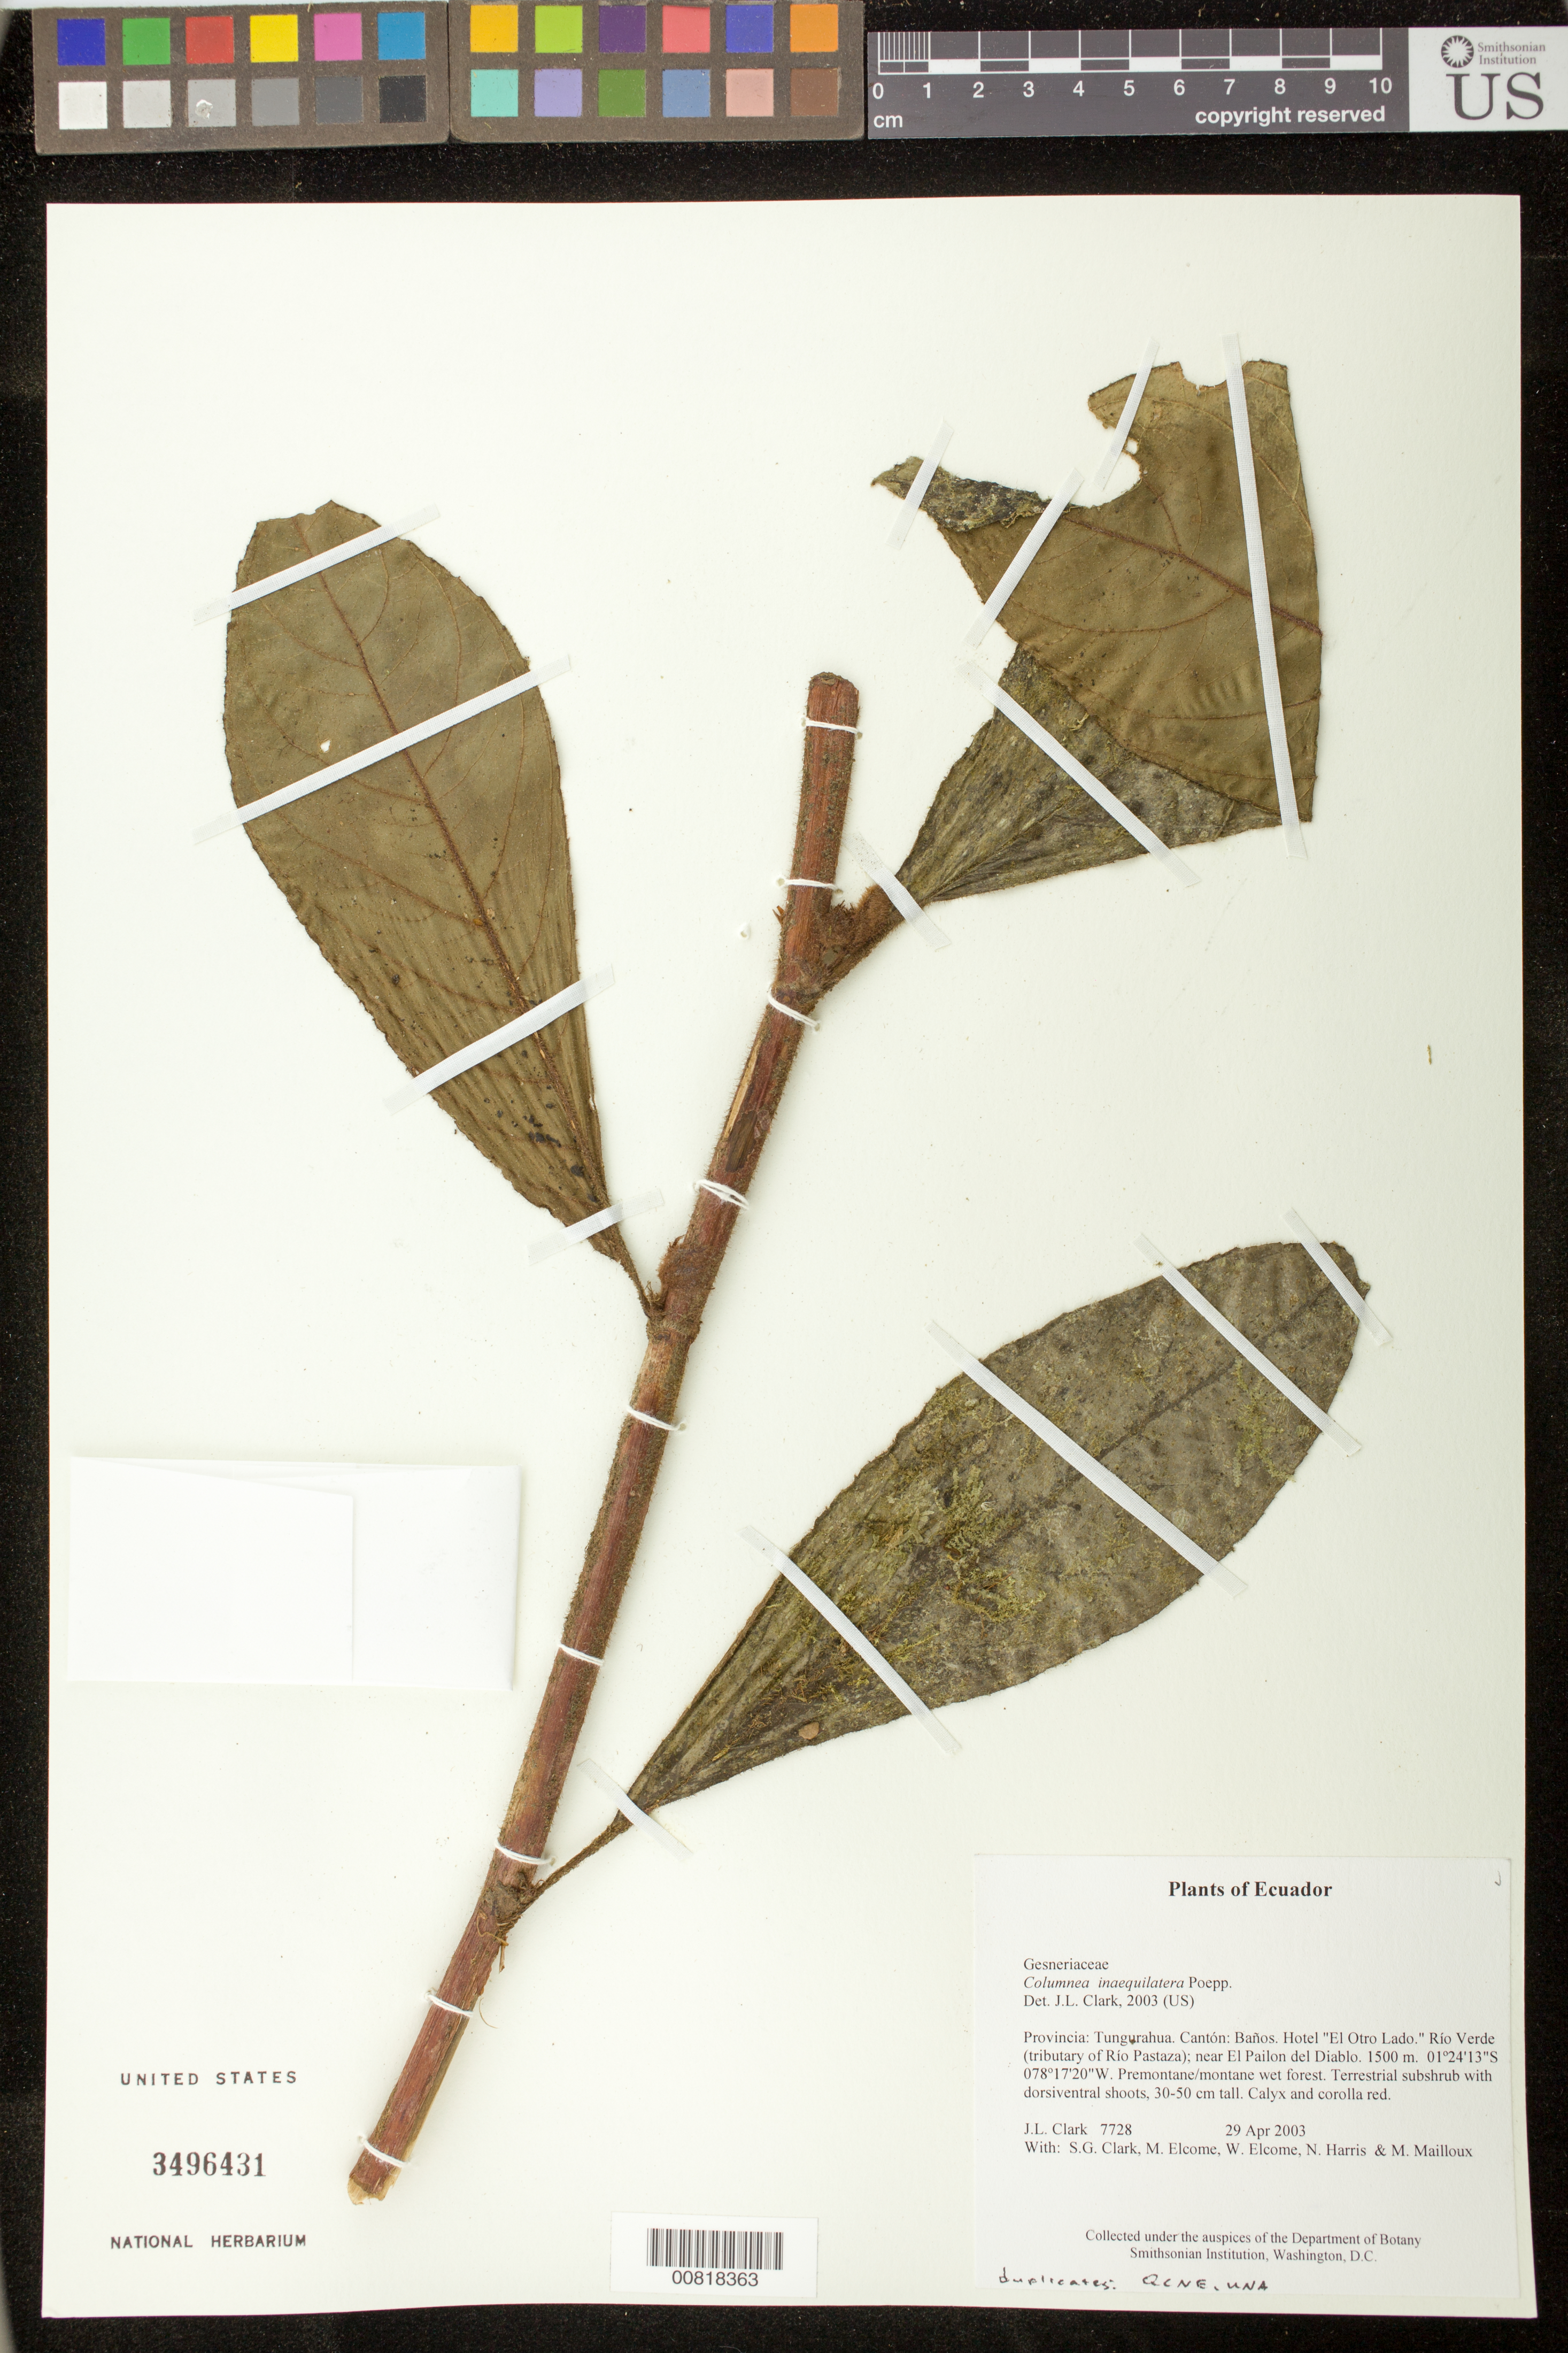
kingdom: Plantae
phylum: Tracheophyta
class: Magnoliopsida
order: Lamiales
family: Gesneriaceae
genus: Columnea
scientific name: Columnea inaequilatera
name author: Poepp.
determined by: Clark, J. L., (SEL), The Marie Selby Botanical Garden (UNITED STATES)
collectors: J. L. Clark, S. G. Clark, M. Elcome, W. Elcome, N. Harris & M. Mailloux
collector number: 7728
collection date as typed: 29 Apr 2003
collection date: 2003-04-29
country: Ecuador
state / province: Tungurahua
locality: Baños. Hotel "El Otro Lado." Río Verde (tributary of Río Pastaza); near El Pailon del Diablo.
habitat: Premontane/montane wet forest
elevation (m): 1500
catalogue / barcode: US 3496431